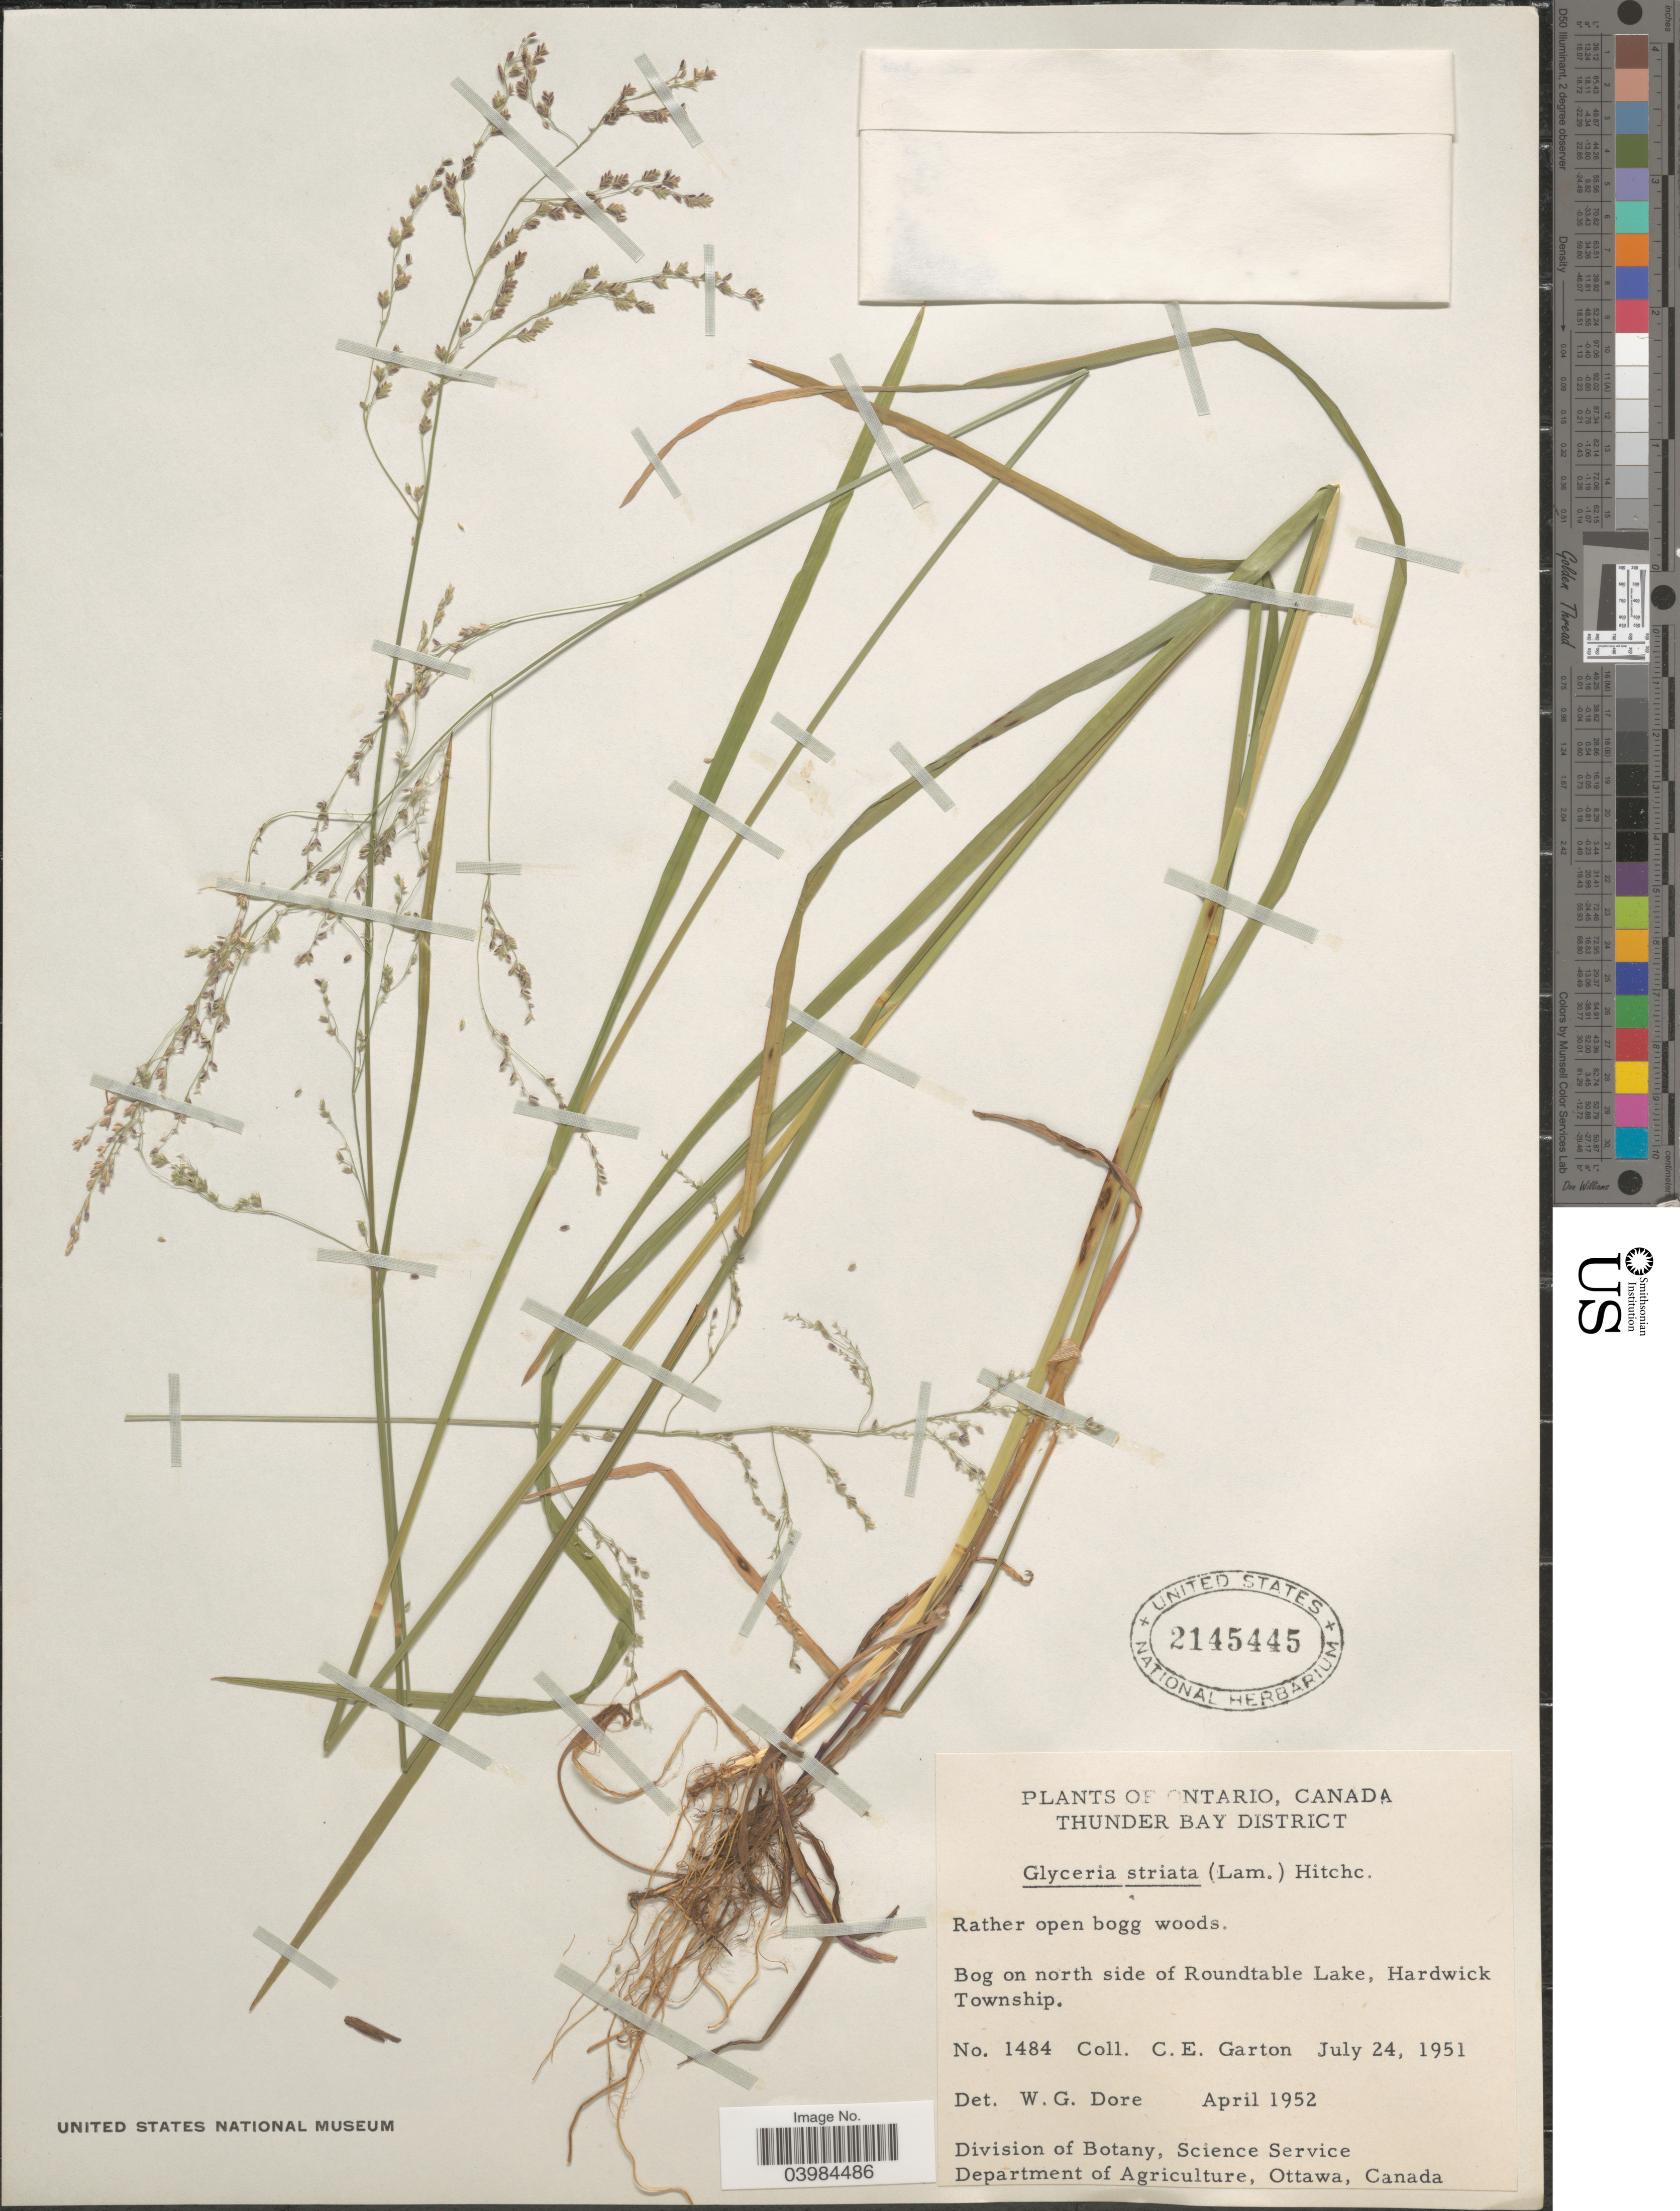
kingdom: Plantae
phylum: Tracheophyta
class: Liliopsida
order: Poales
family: Poaceae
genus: Glyceria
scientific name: Glyceria striata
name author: (Lam.) Hitchc.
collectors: C. E. Garton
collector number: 1484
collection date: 1951-07-24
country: Canada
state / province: Ontario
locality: Thunder Bay District. Bog on north side of Roundtable Lake, Hardwick Township.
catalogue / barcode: US 2145445